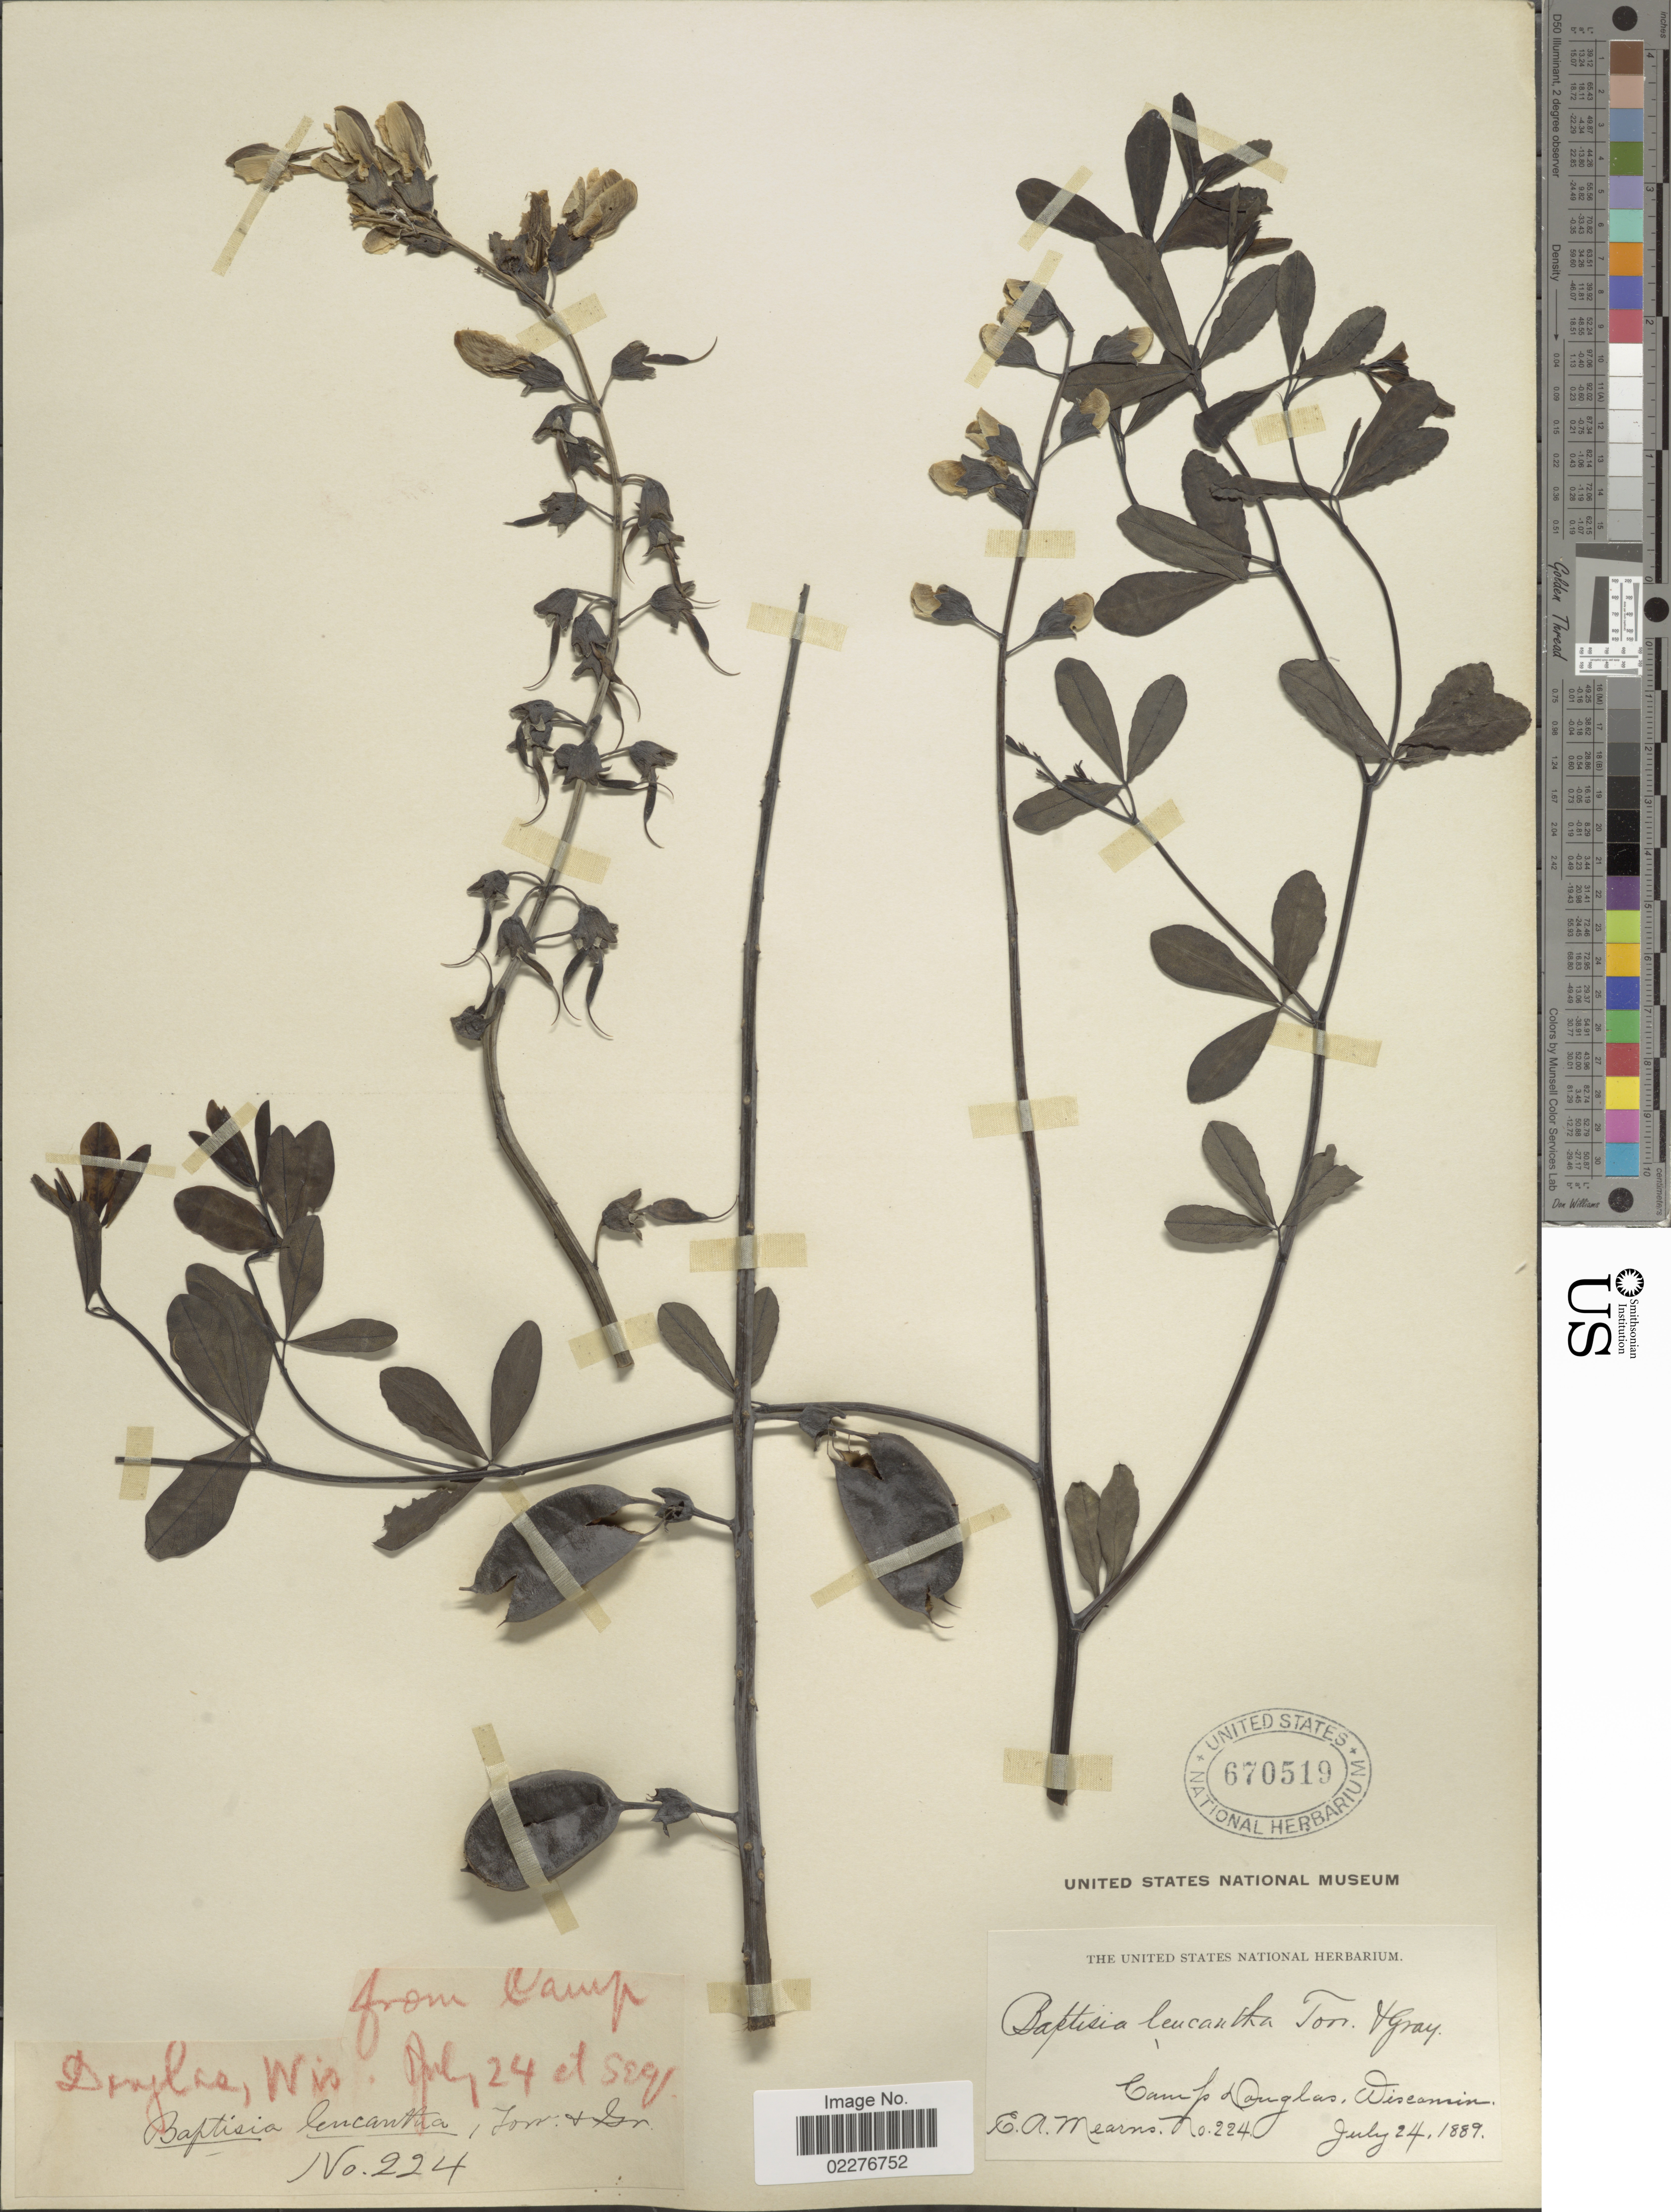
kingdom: Plantae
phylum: Tracheophyta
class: Magnoliopsida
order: Fabales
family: Fabaceae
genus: Baptisia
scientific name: Baptisia leucantha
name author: Torr. & A. Gray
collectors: E. A. Mearns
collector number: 224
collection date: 1889-07-24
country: United States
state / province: Wisconsin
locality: Camp Douglas,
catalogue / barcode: US 670519